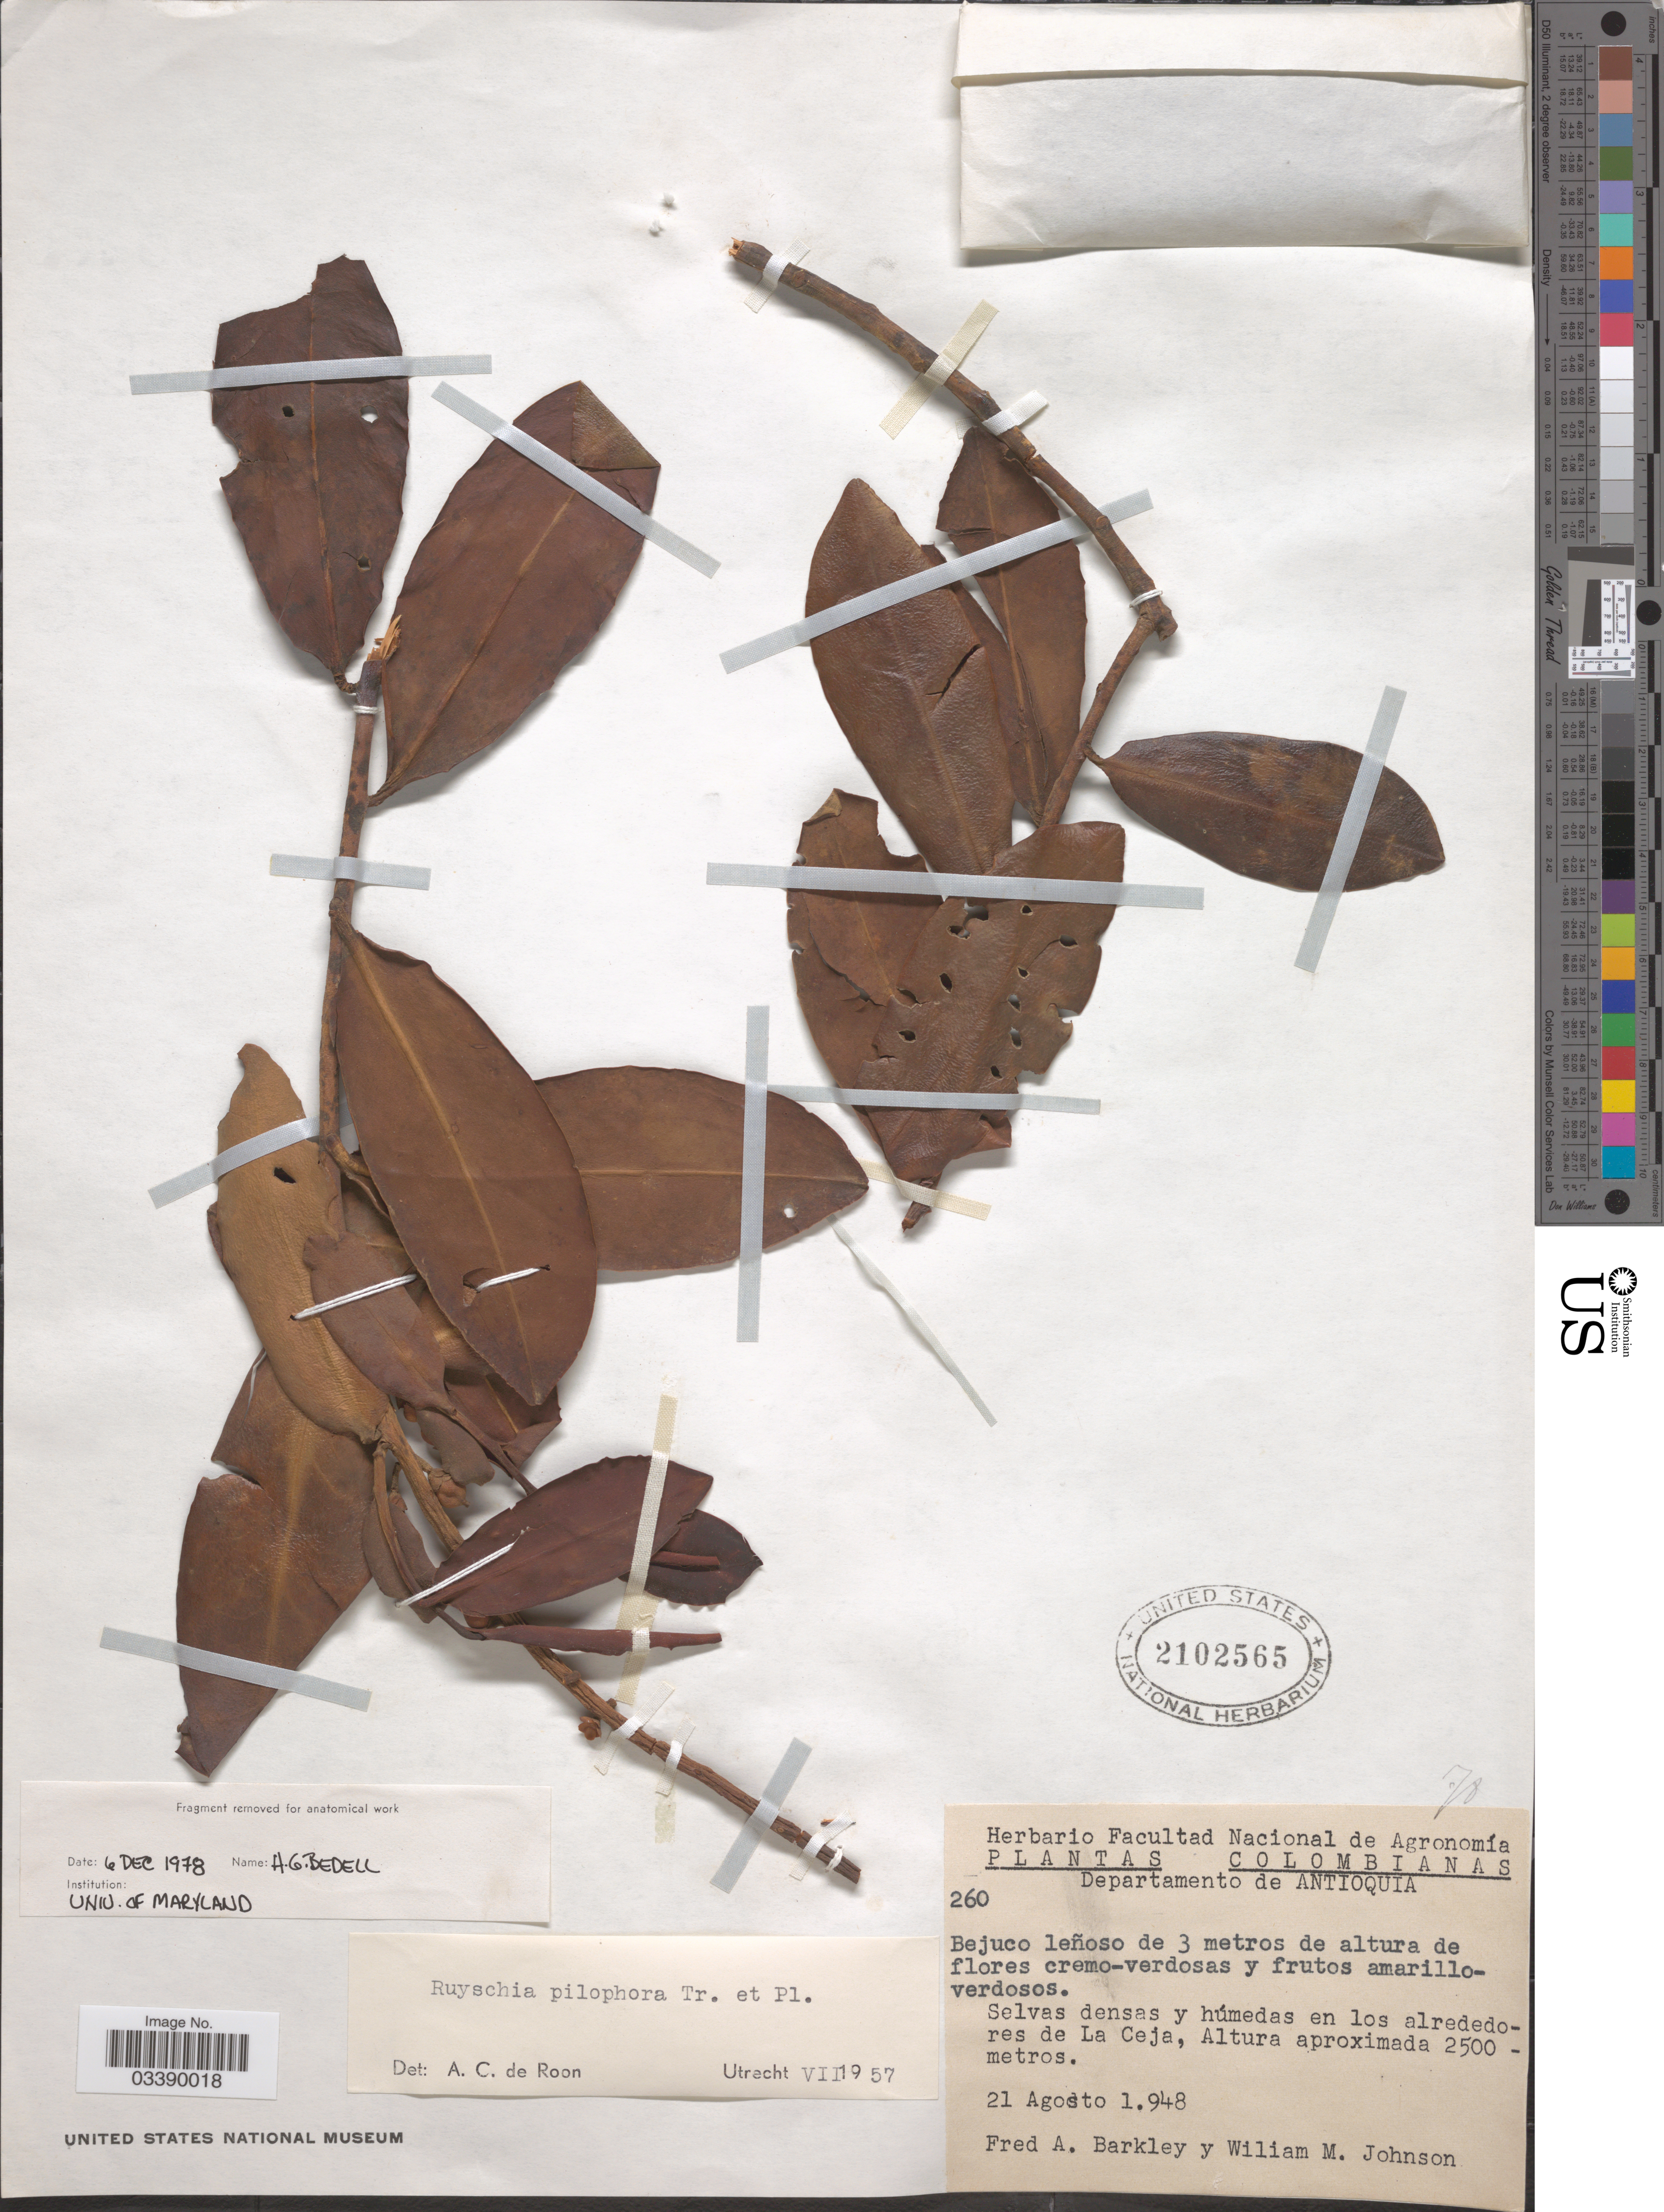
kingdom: Plantae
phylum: Tracheophyta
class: Magnoliopsida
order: Ericales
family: Marcgraviaceae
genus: Ruyschia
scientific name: Ruyschia pilophora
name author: Triana & Planch.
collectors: F. A. Barkley & W. M. Johnson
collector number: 260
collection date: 1948-08-21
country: Colombia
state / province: Antioquia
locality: Departamento de Antioquia. Selvas densas y húmedas en los alrededores de La Ceja.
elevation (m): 2500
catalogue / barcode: US 2102565